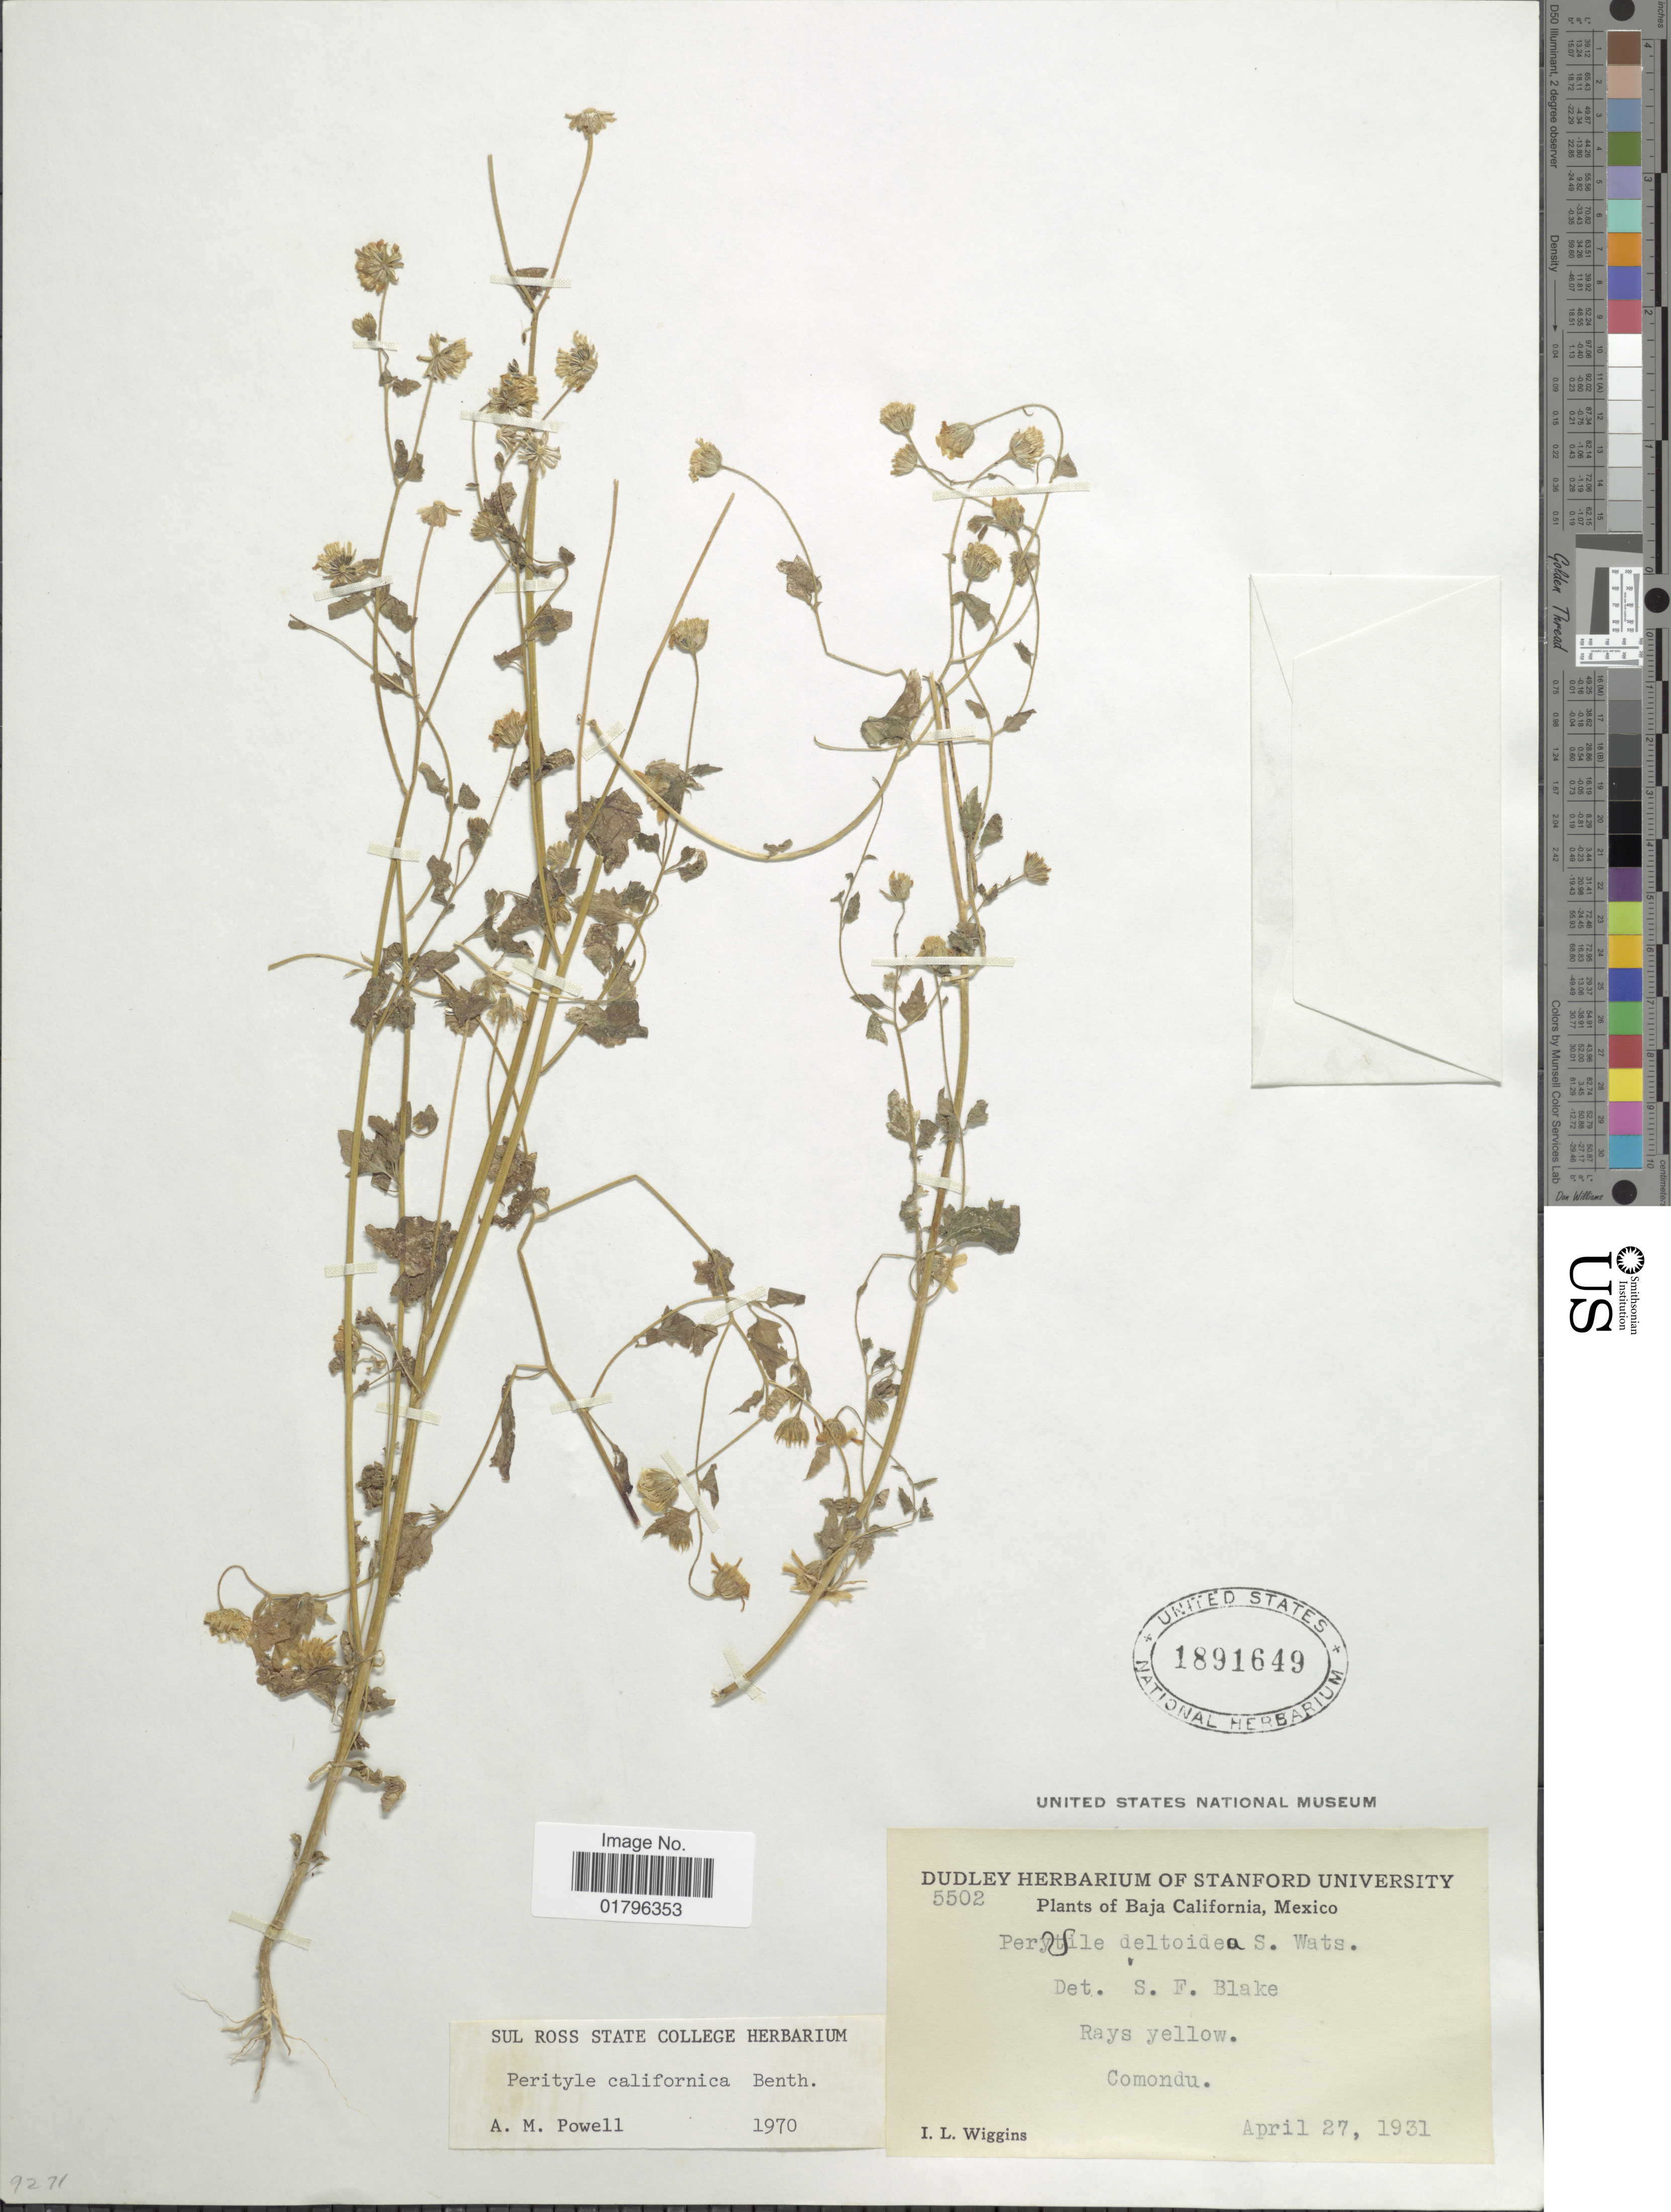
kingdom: Plantae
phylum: Tracheophyta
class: Magnoliopsida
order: Asterales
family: Asteraceae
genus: Perityle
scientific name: Perityle californica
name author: Benth.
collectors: I. L. Wiggins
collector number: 5502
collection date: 1931-04-27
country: Mexico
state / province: Baja California Sur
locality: Comondu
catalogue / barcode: US 1891649